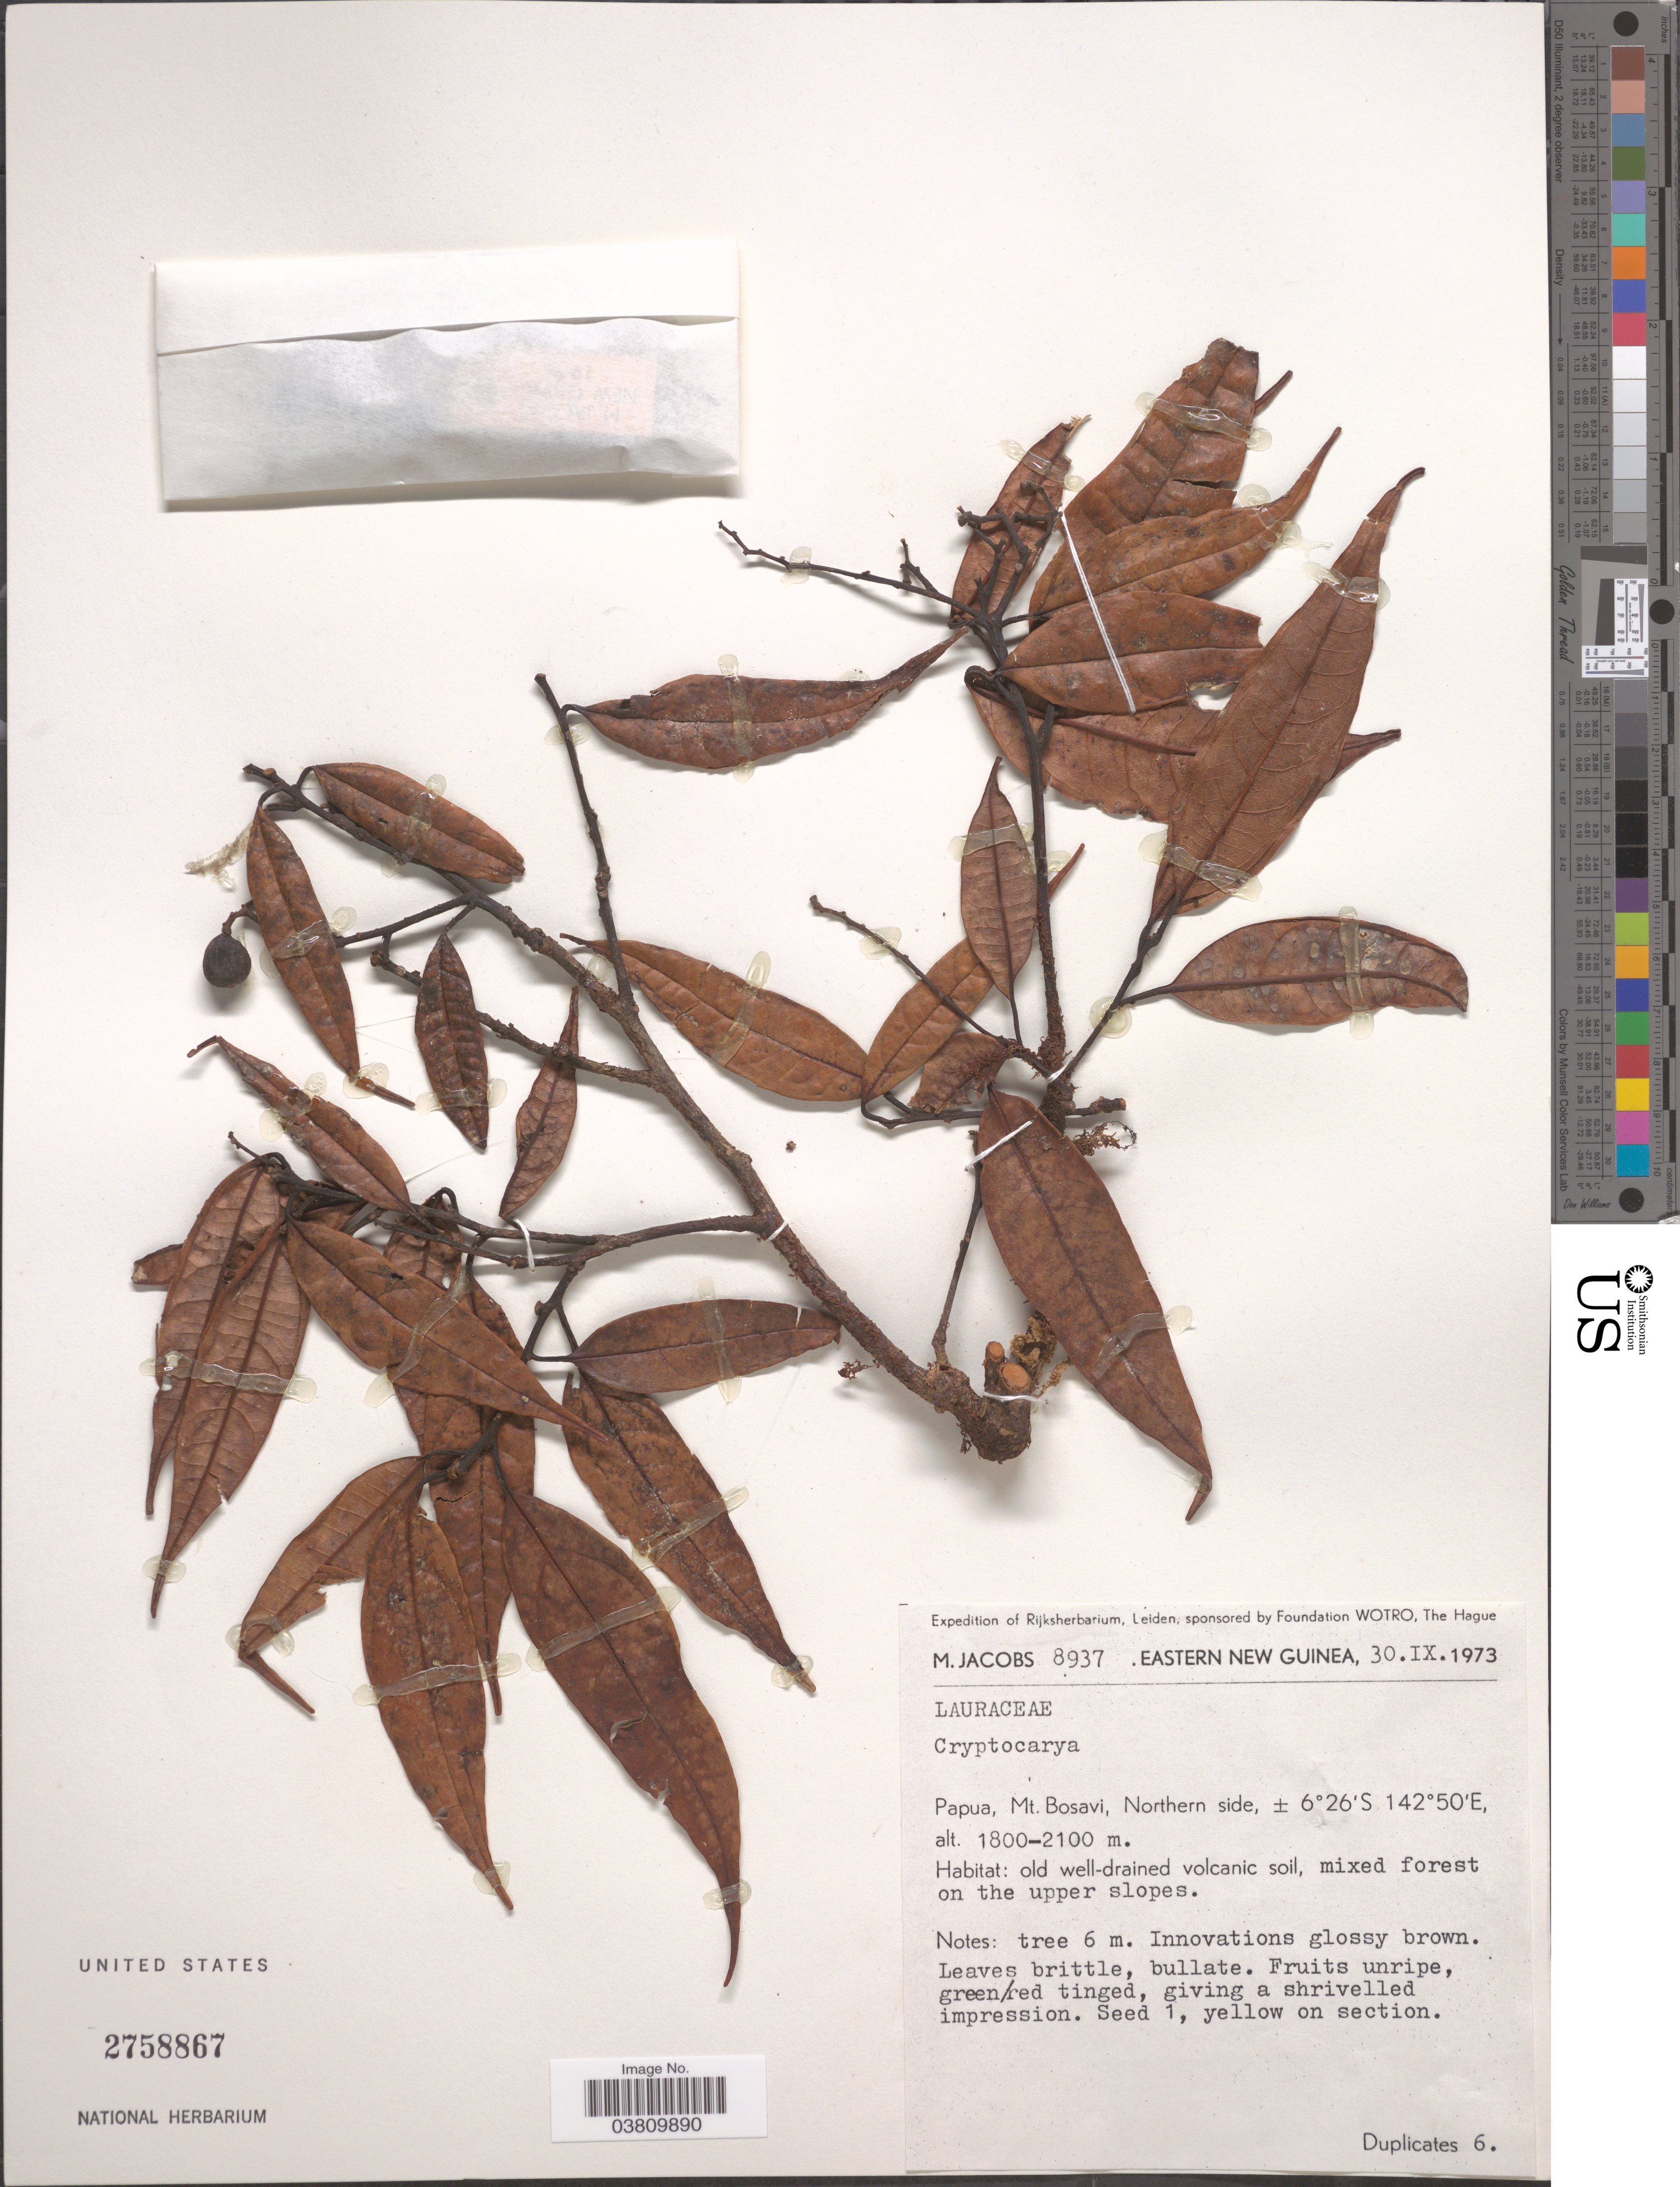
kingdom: Plantae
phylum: Tracheophyta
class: Magnoliopsida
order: Laurales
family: Lauraceae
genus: Cryptocarya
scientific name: Cryptocarya sp.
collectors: M. Jacobs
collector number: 8937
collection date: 1973-09-30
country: Papua New Guinea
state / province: Northern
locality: Eastern New Guinea. Papua, Mt. Bosavi, Northern side.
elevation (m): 1800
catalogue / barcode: US 2758867